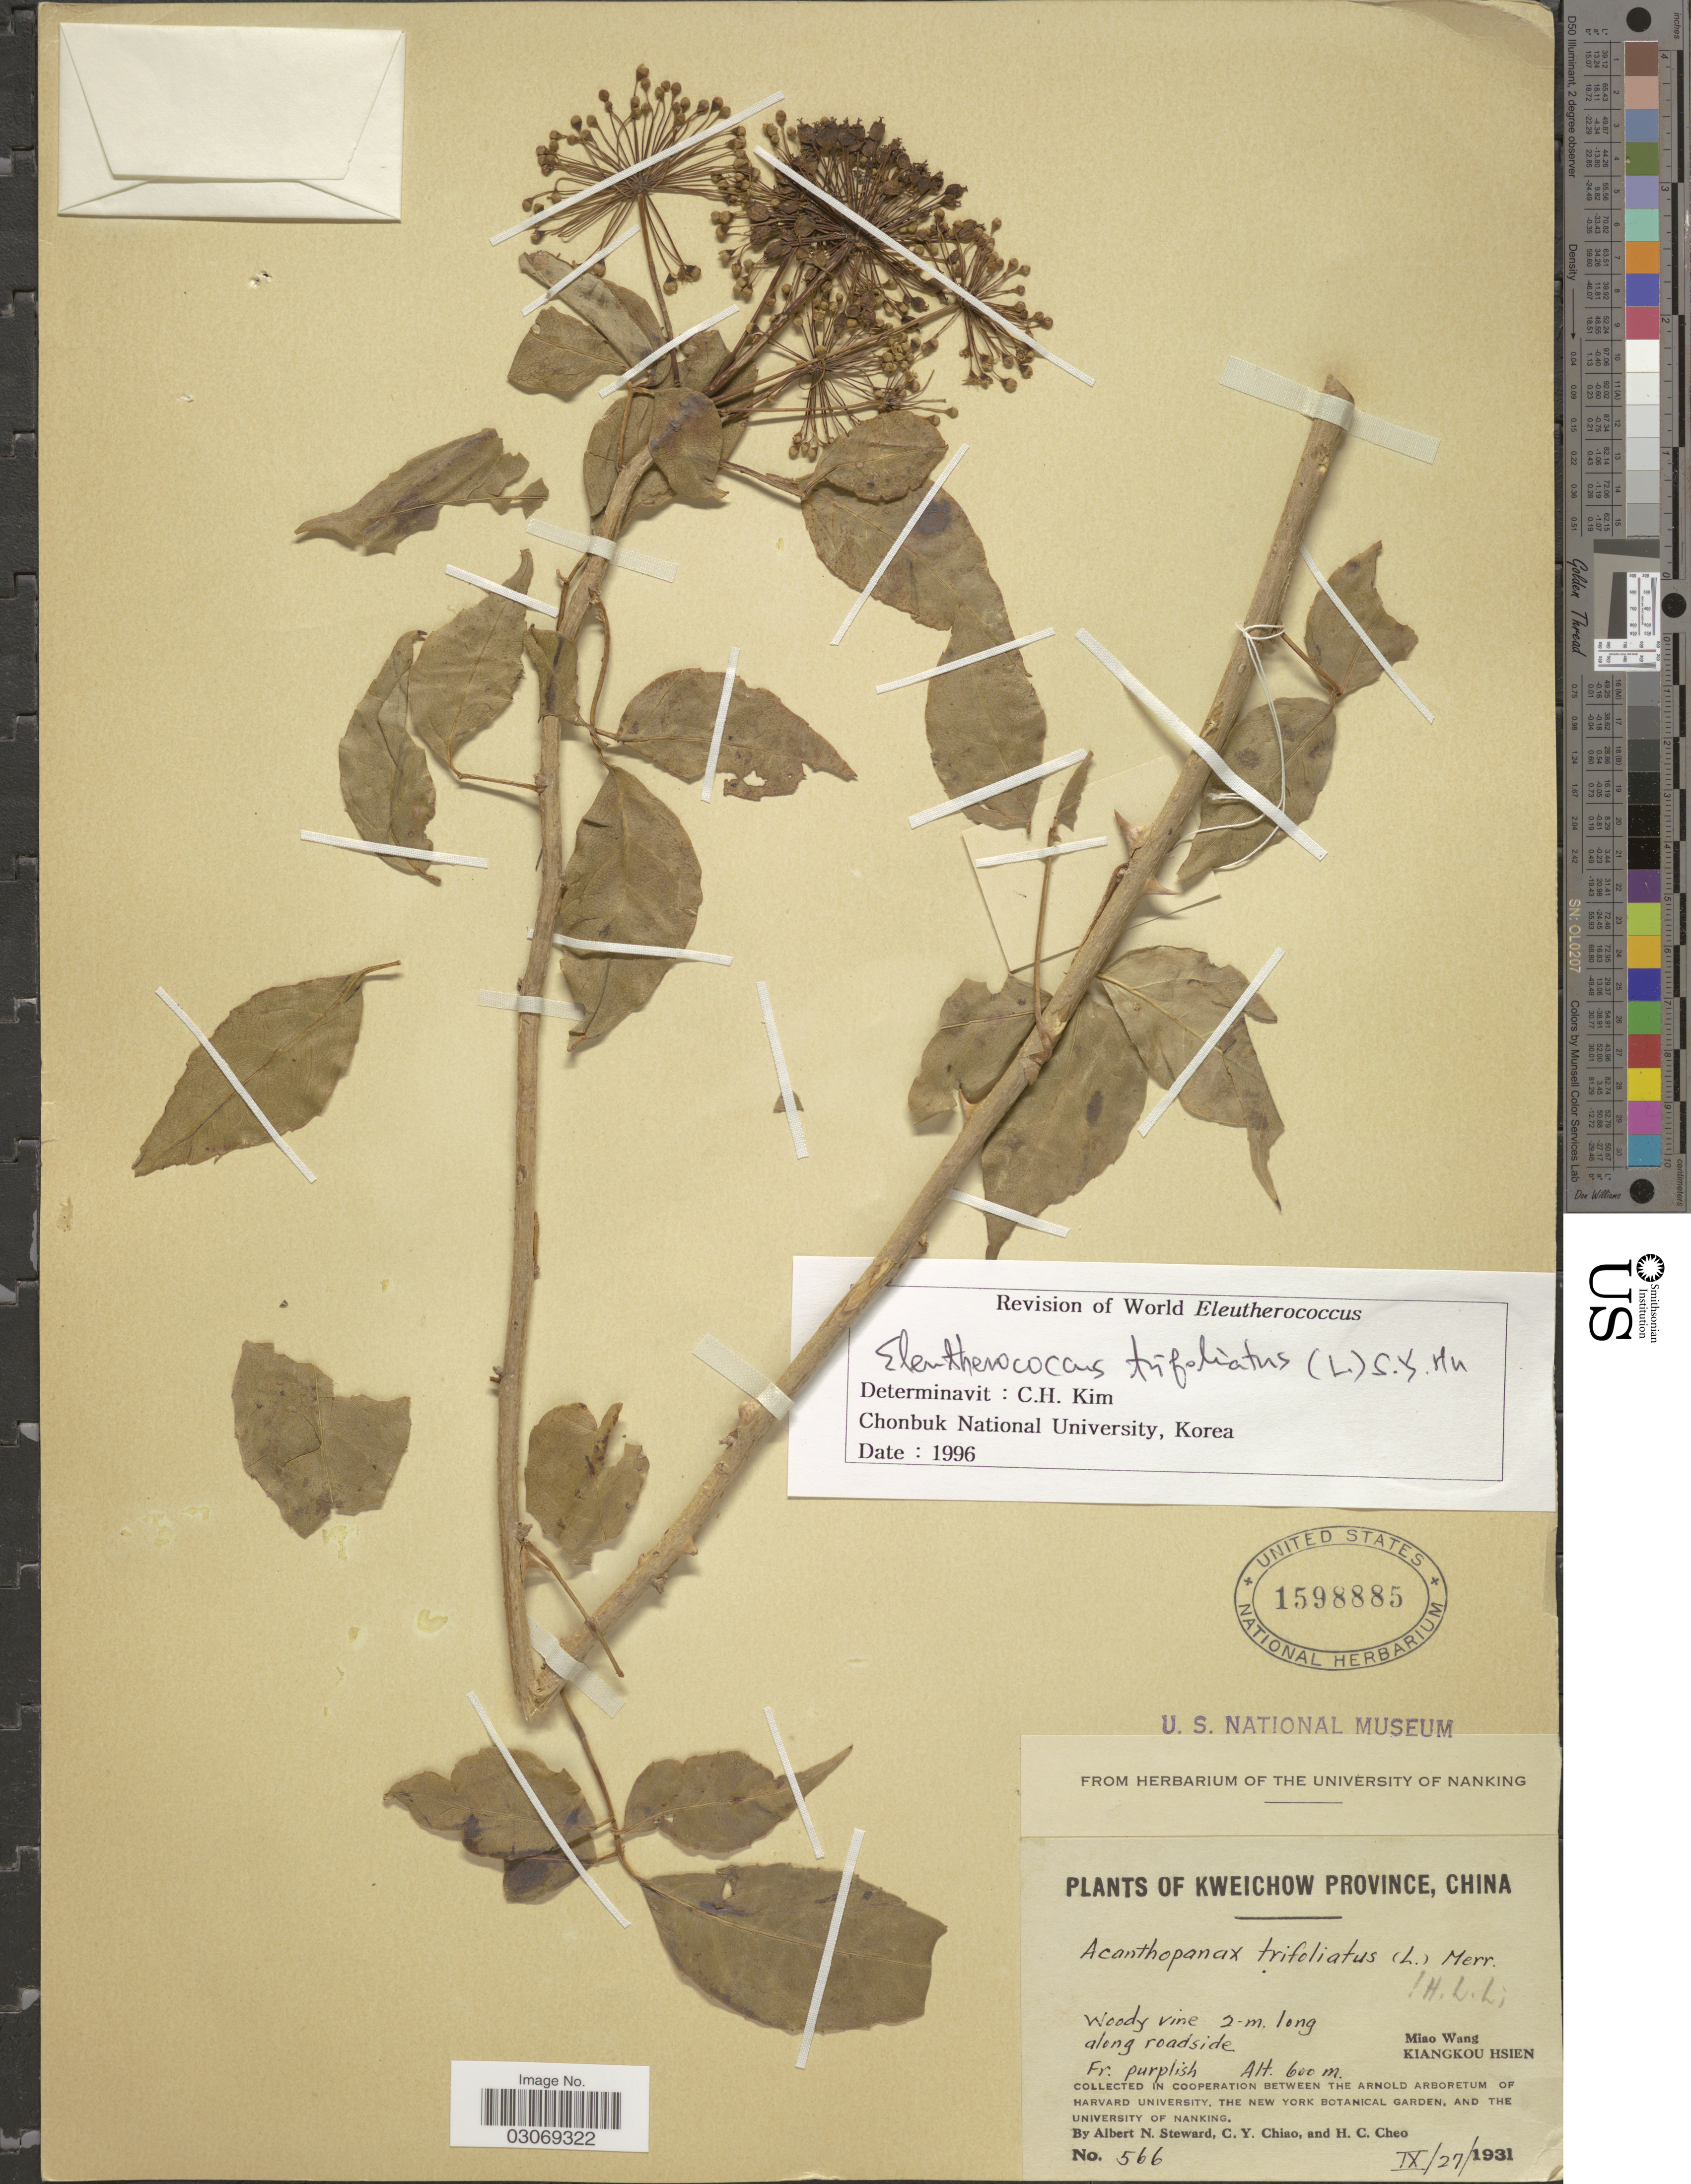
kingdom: Plantae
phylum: Tracheophyta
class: Magnoliopsida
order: Apiales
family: Araliaceae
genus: Eleutherococcus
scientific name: Eleutherococcus trifoliatus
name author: (L.) S.Y. Hu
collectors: A. N. Steward, C. Y. Chiao & H. Cheo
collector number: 566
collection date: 1931-09-27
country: China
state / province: Guizhou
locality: Kweichow Province. Miao Wang Kiangkou Hsien.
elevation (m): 600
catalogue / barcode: US 1598885